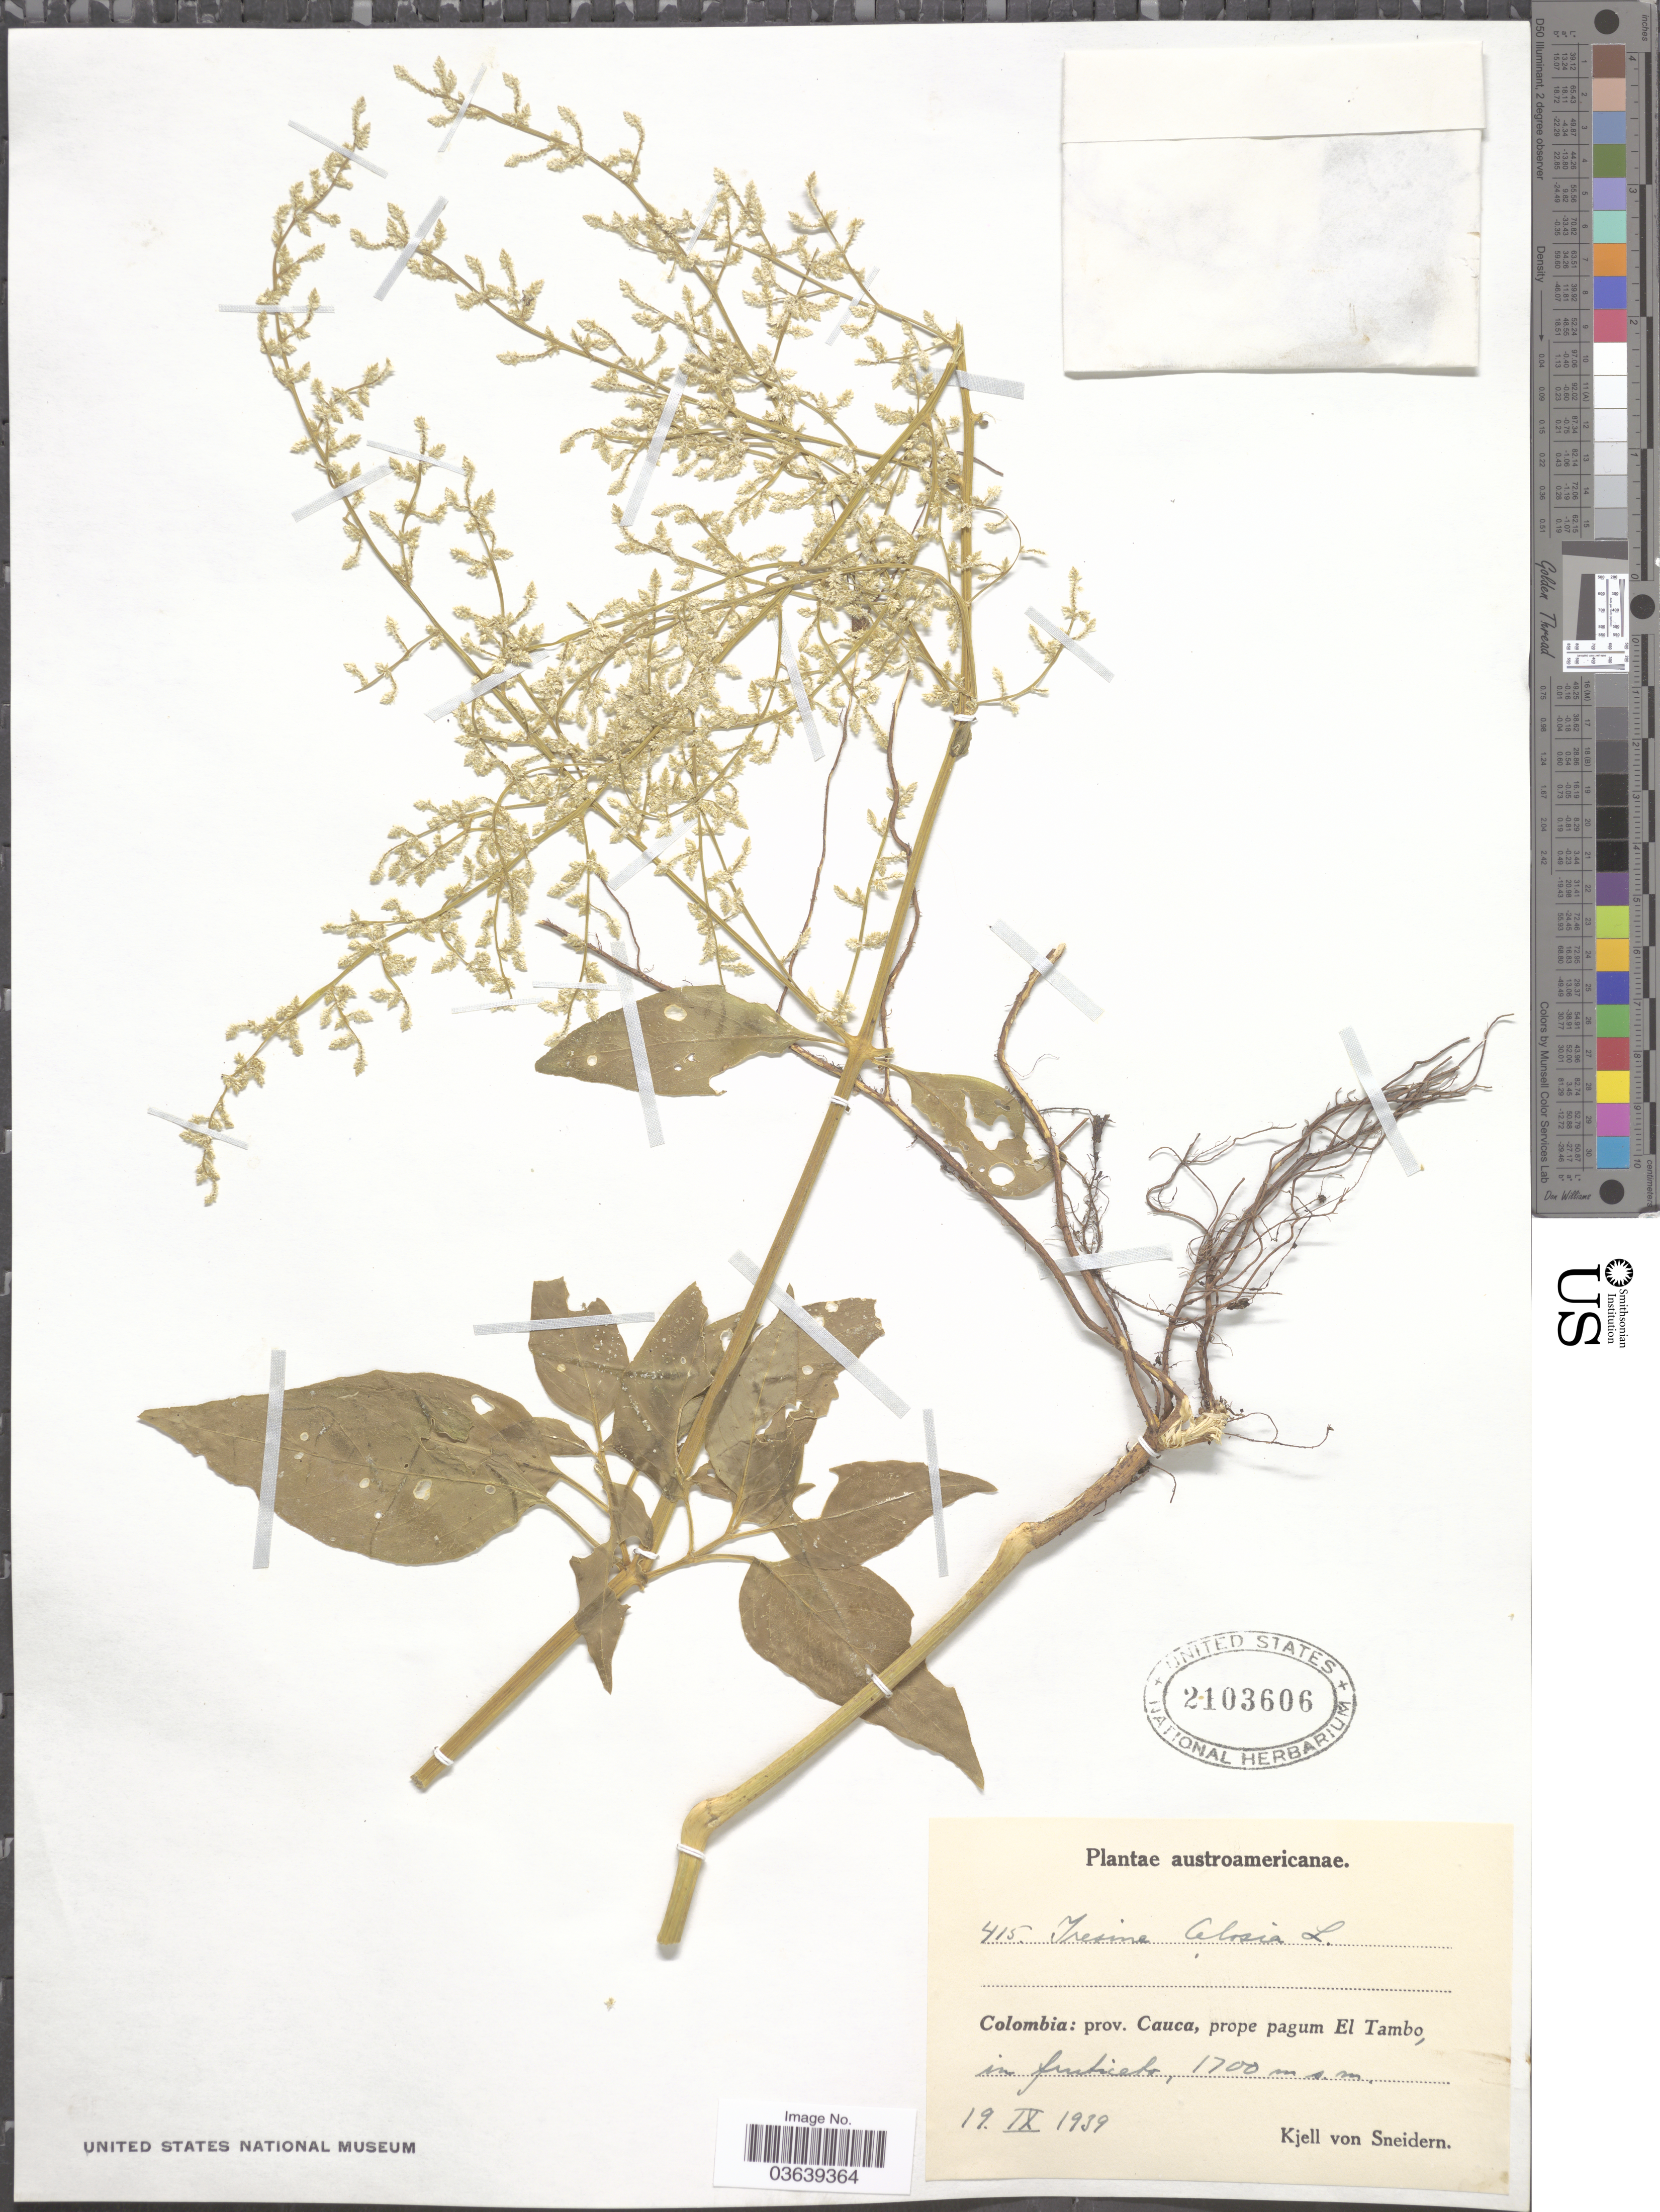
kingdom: Plantae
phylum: Tracheophyta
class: Magnoliopsida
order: Caryophyllales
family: Amaranthaceae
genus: Iresine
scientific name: Iresine celosia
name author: L.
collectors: K. von Sneidern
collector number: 415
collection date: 1939-09-19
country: Colombia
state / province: Cauca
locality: Austroamericanae. Prope pagum El Tambo.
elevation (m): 1700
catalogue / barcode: US 2103606